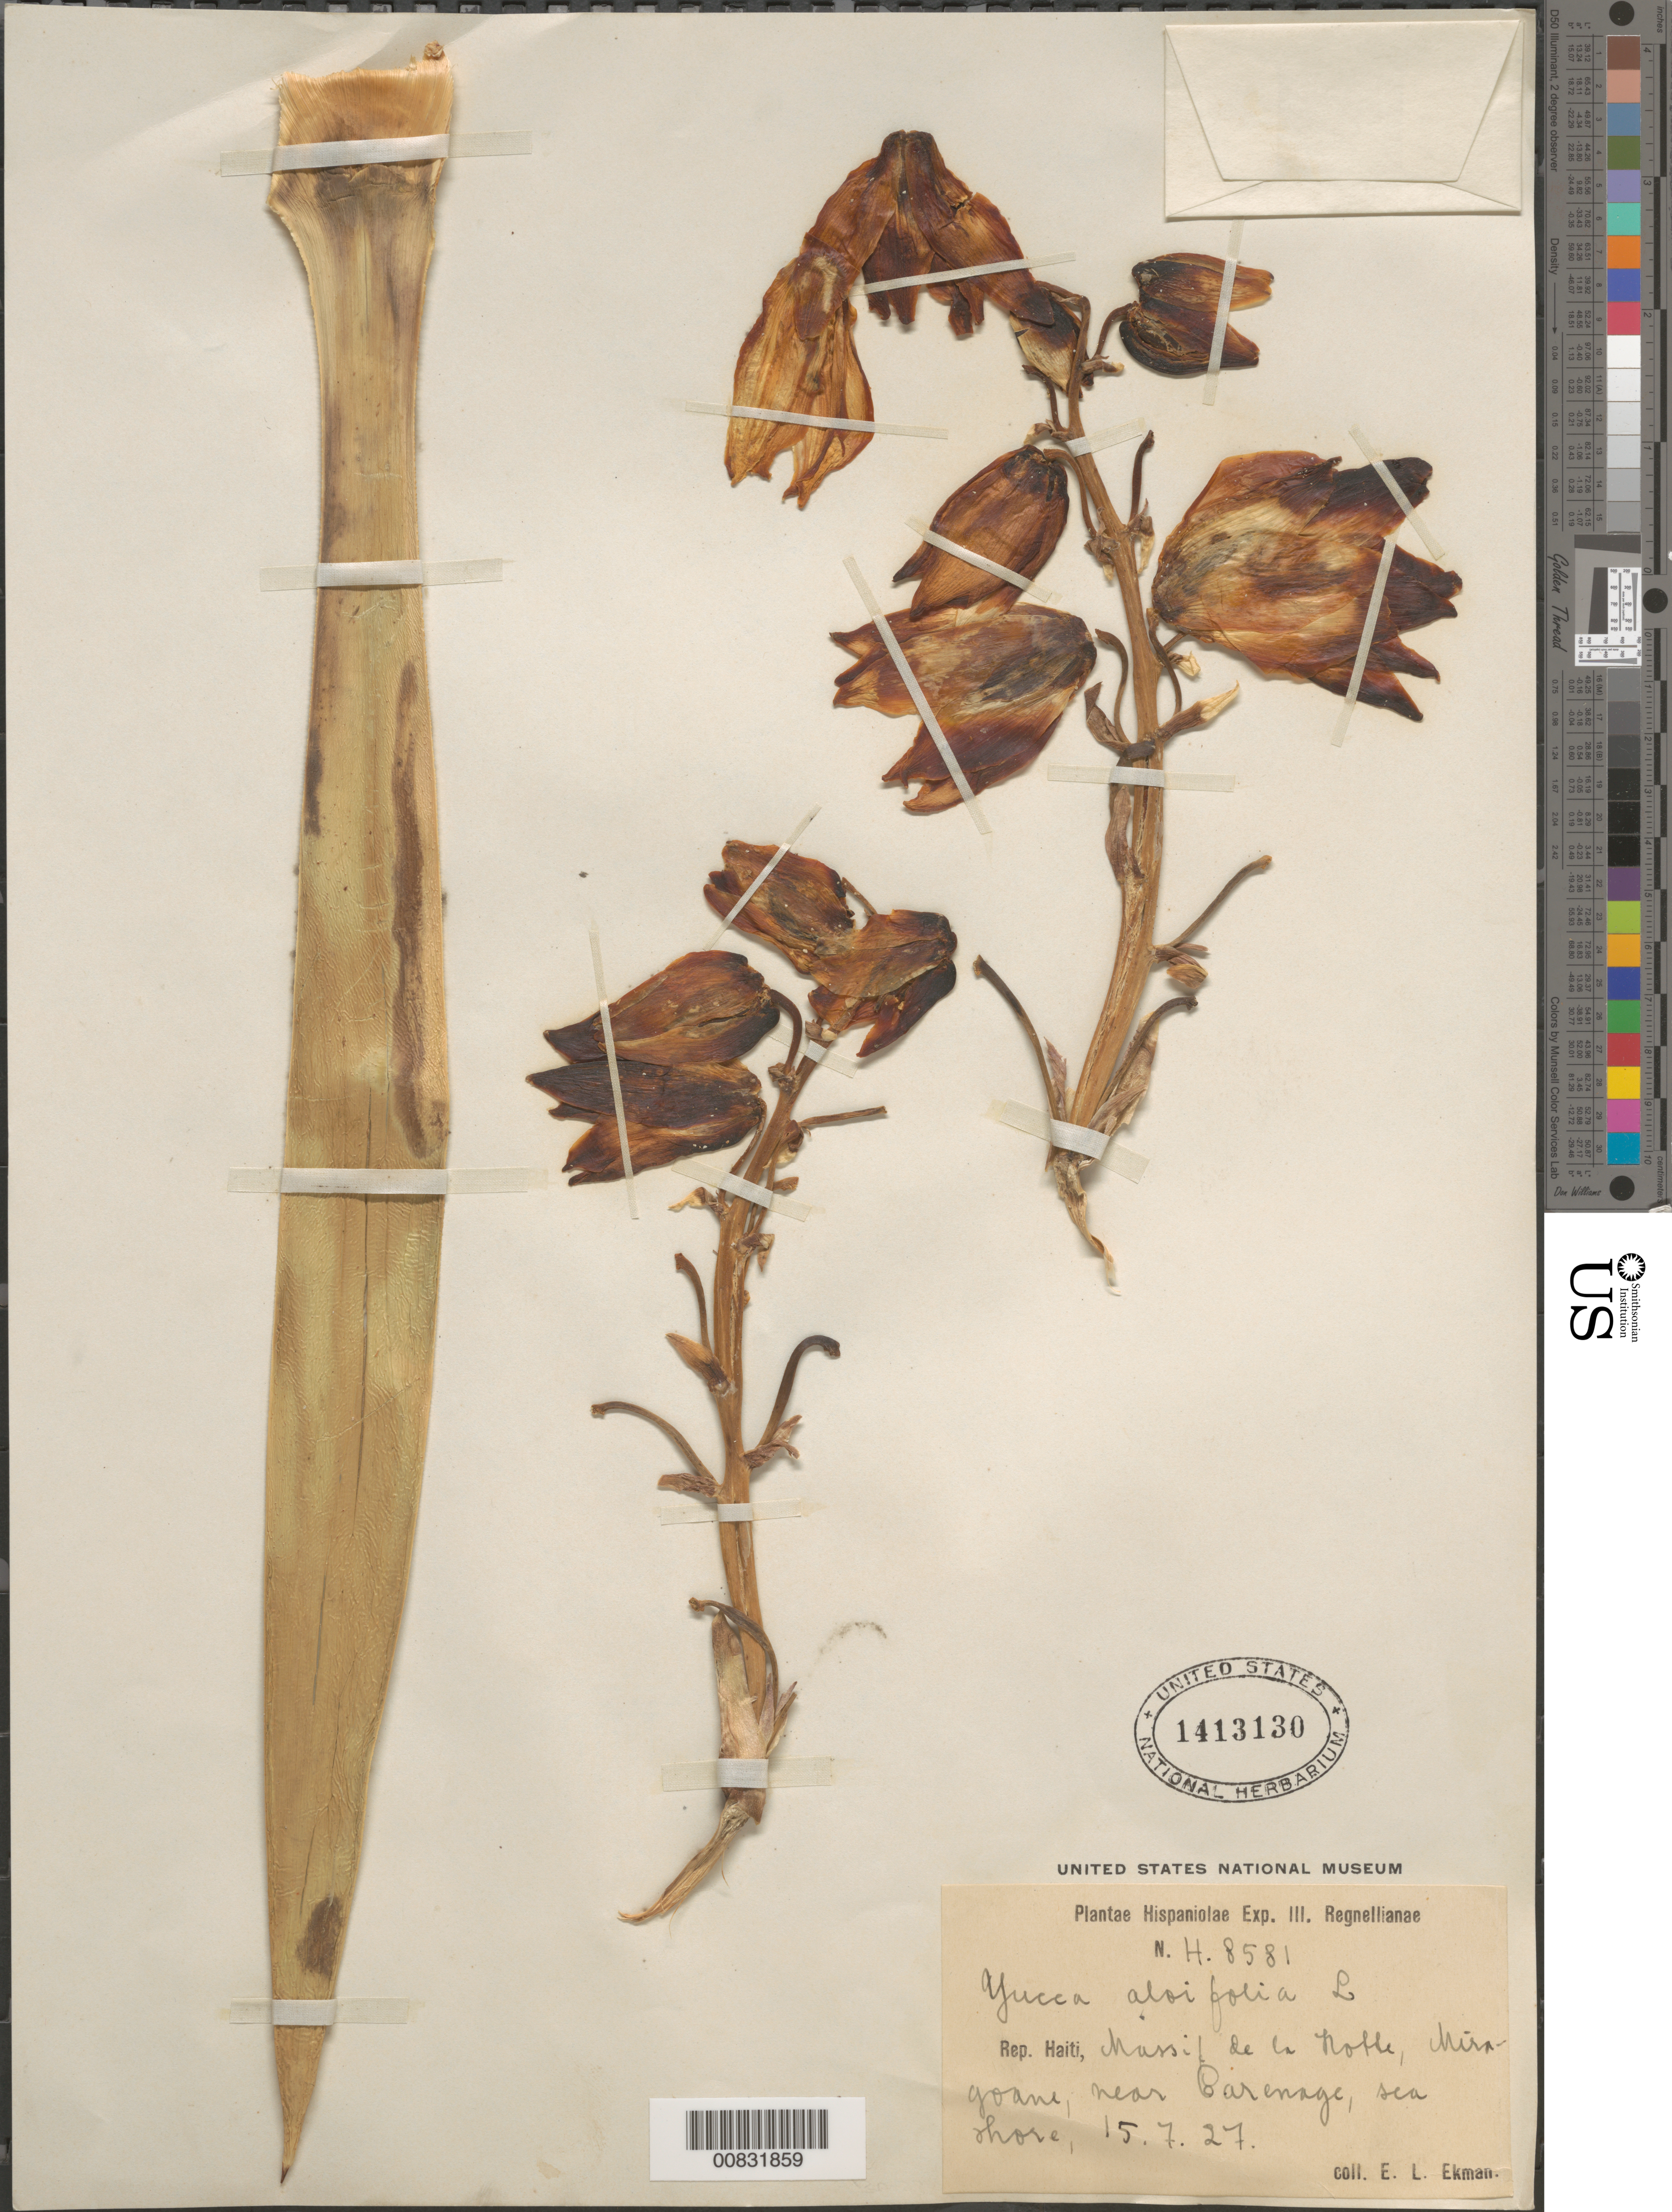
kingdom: Plantae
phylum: Tracheophyta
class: Liliopsida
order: Asparagales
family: Asparagaceae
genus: Yucca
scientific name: Yucca aloifolia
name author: L.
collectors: E. L. Ekman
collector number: H 8581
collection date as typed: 15 Jul 1927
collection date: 1927-07-15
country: Haiti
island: Hispaniola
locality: Massif de la Hotte, Miragoane, near Carenage, sea shore.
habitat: Sea shore.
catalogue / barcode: US 1413130